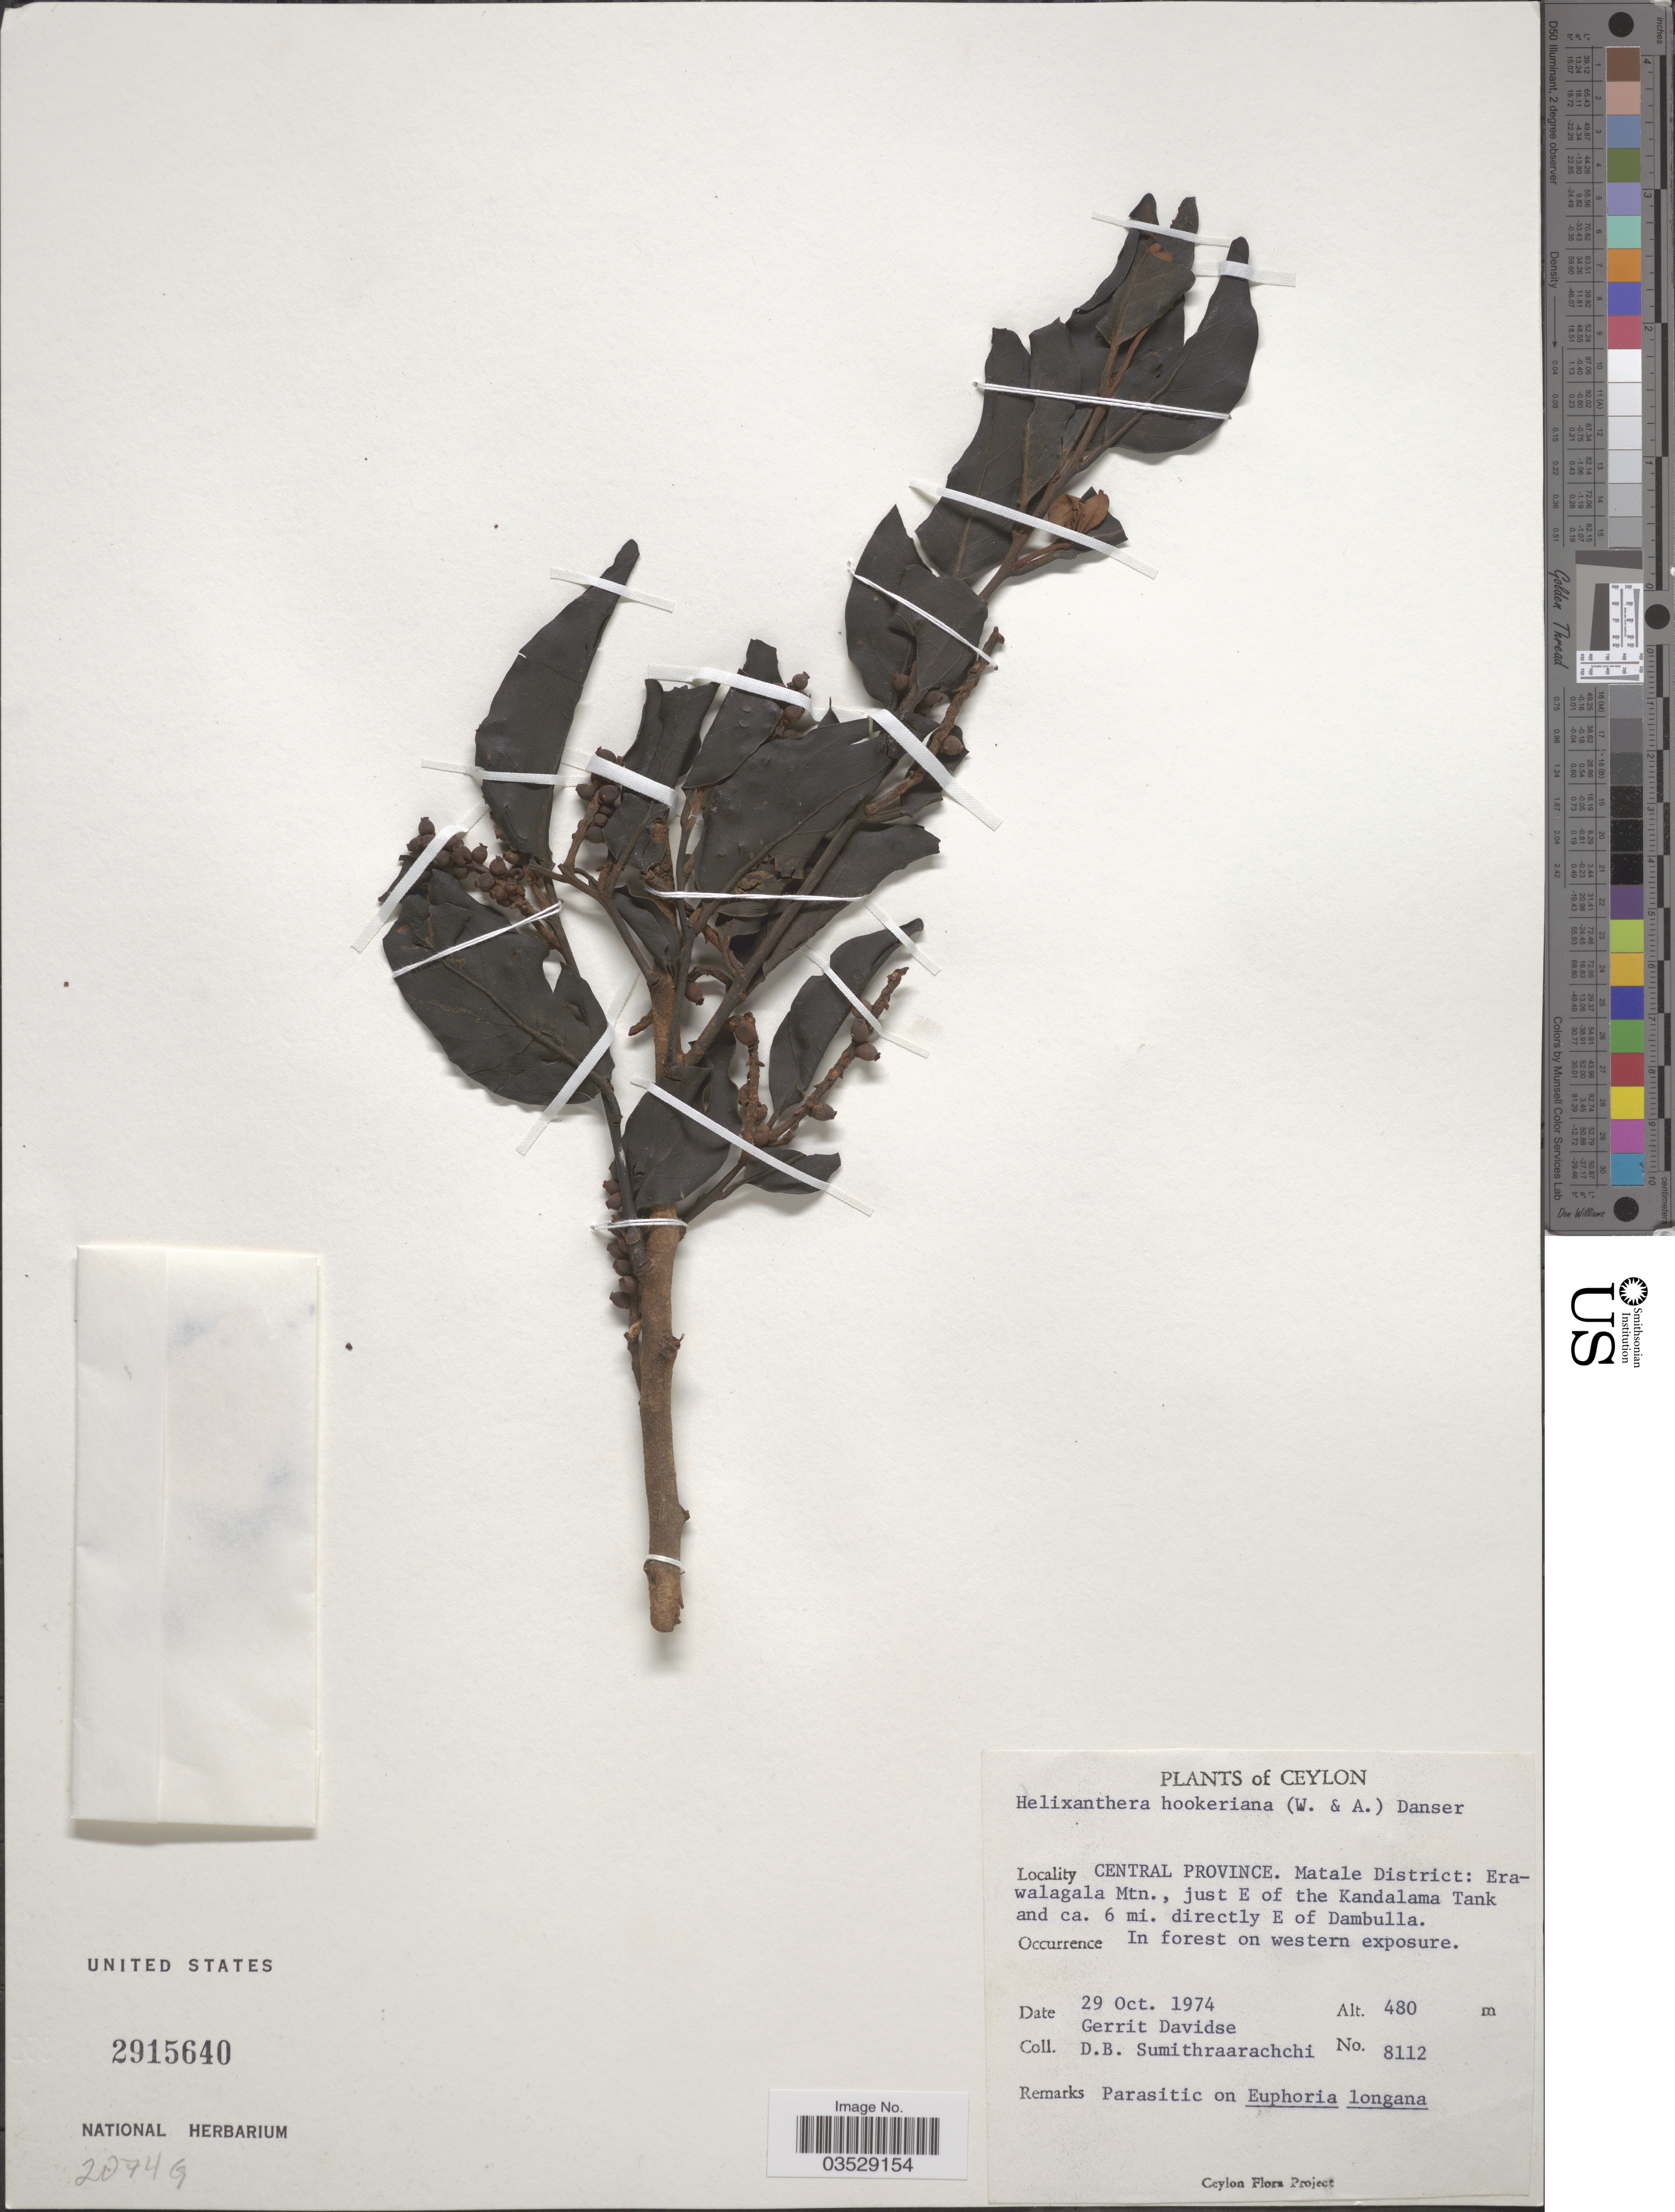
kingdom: Plantae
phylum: Tracheophyta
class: Magnoliopsida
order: Santalales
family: Loranthaceae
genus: Helixanthera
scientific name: Helixanthera hookeriana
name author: Danser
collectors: G. Davidse & D. B. Sumithraarachchi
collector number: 8112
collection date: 1974-10-29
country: Sri Lanka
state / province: Central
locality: Ceylon. Matale District: Erawalagala Mtn., just E of the Kandalama Tank and ca. 6 mi. directly E of Dambulla. In forest on western exposure.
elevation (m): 480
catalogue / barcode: US 2915640